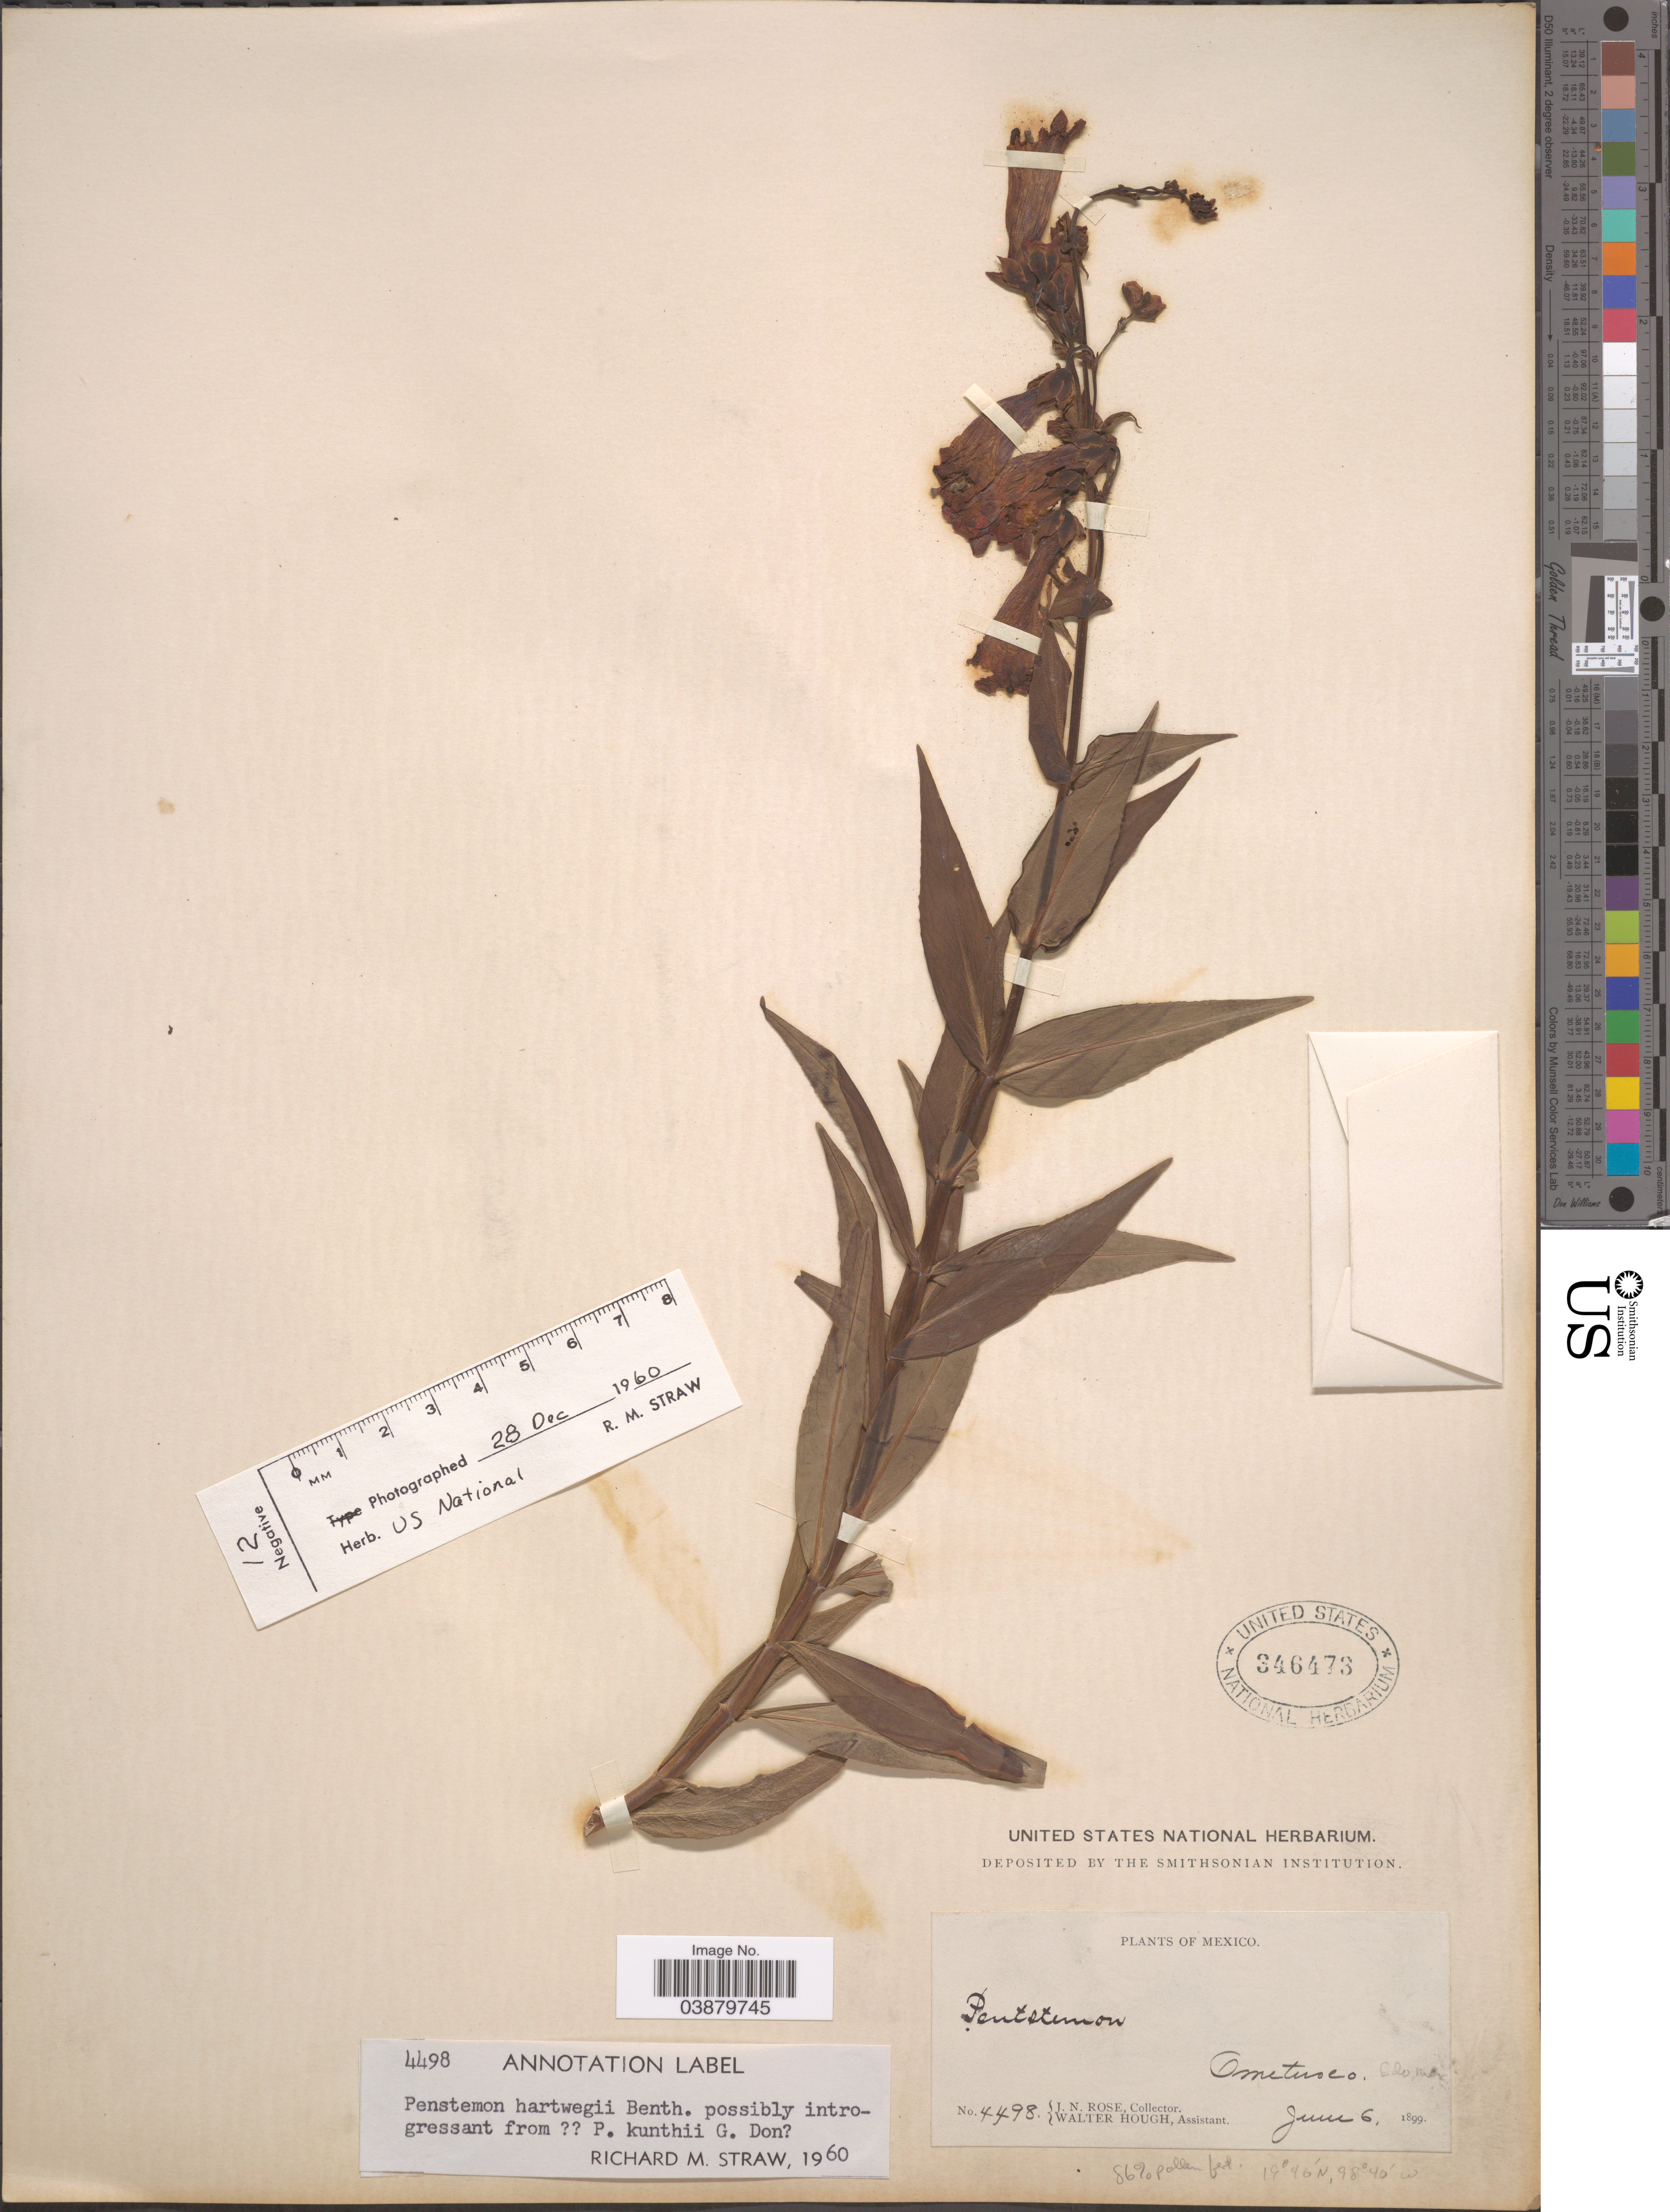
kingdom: Plantae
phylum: Tracheophyta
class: Magnoliopsida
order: Lamiales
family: Plantaginaceae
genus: Penstemon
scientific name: Penstemon hartwegi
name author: Benth.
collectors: J. N. Rose & W. Hough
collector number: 4498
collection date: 1899-06-06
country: Mexico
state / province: México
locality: Ometusco.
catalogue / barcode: US 346473